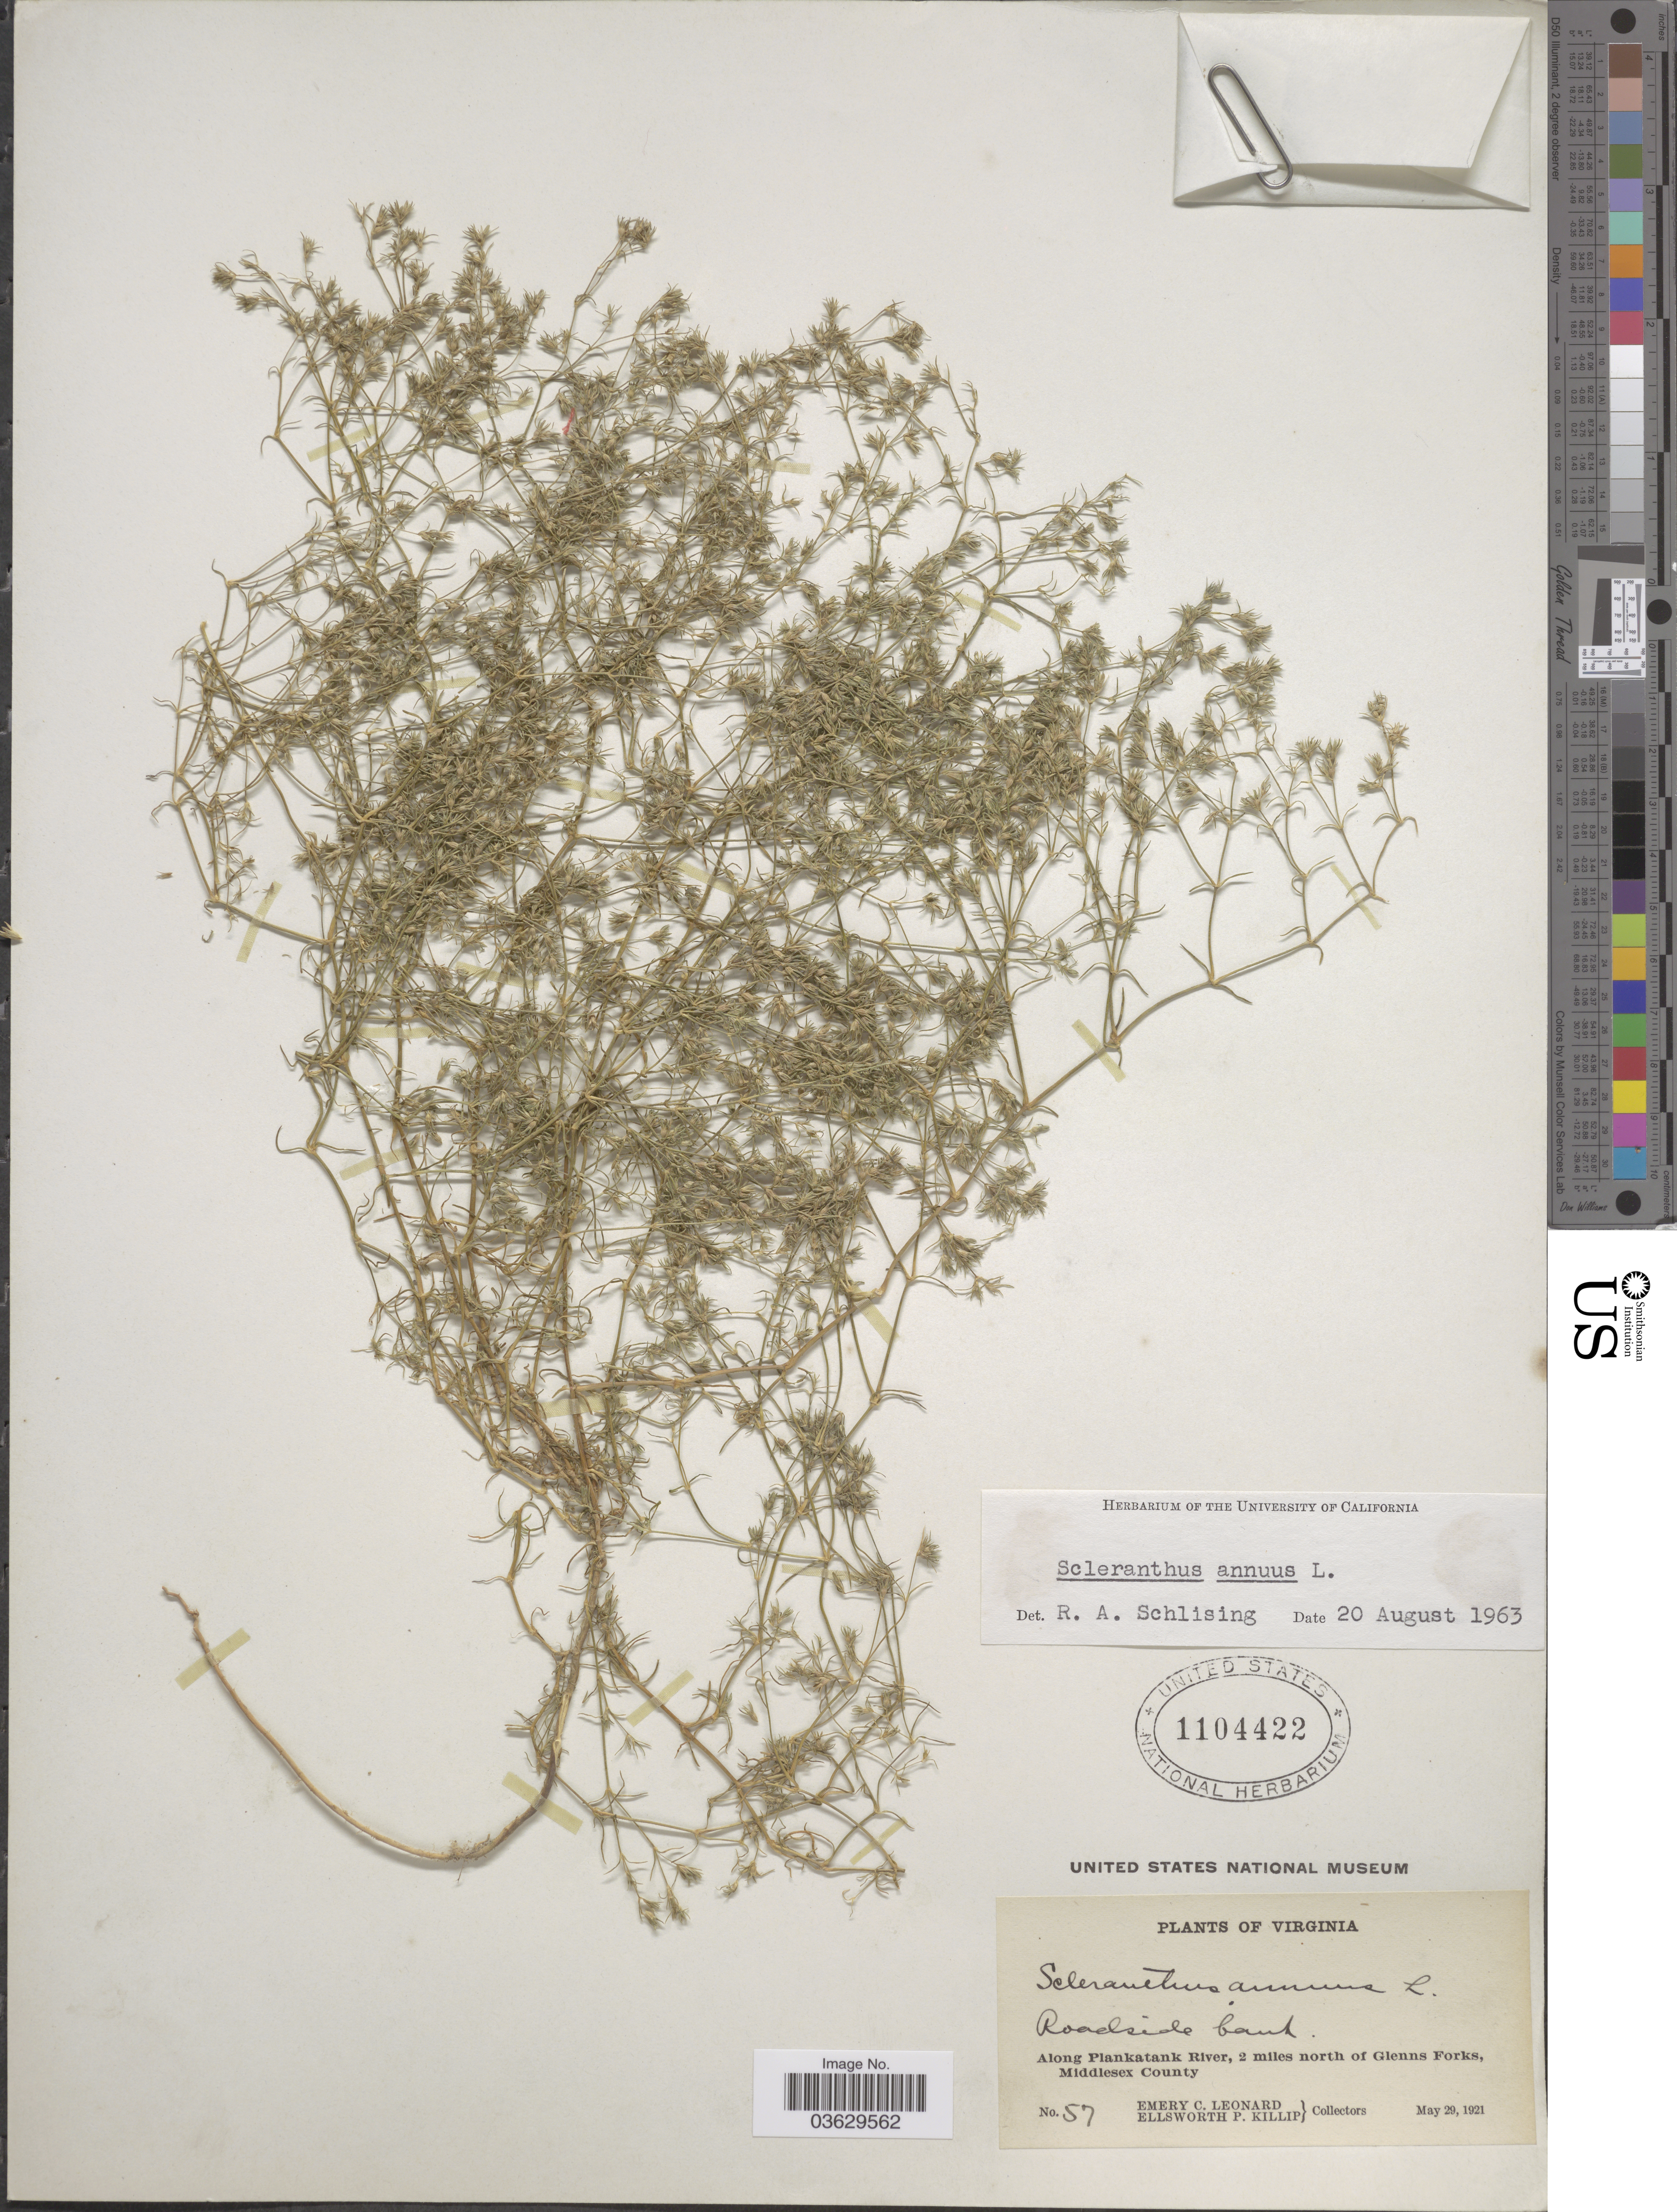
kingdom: Plantae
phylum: Tracheophyta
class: Magnoliopsida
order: Caryophyllales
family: Caryophyllaceae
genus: Scleranthus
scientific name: Scleranthus annuus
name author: L.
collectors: E. C. Leonard & E. P. Killip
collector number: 57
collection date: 1921-05-29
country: United States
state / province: Virginia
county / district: Middlesex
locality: Along Plankatank River, 2 miles north of Glenns Forks.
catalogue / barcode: US 1104422